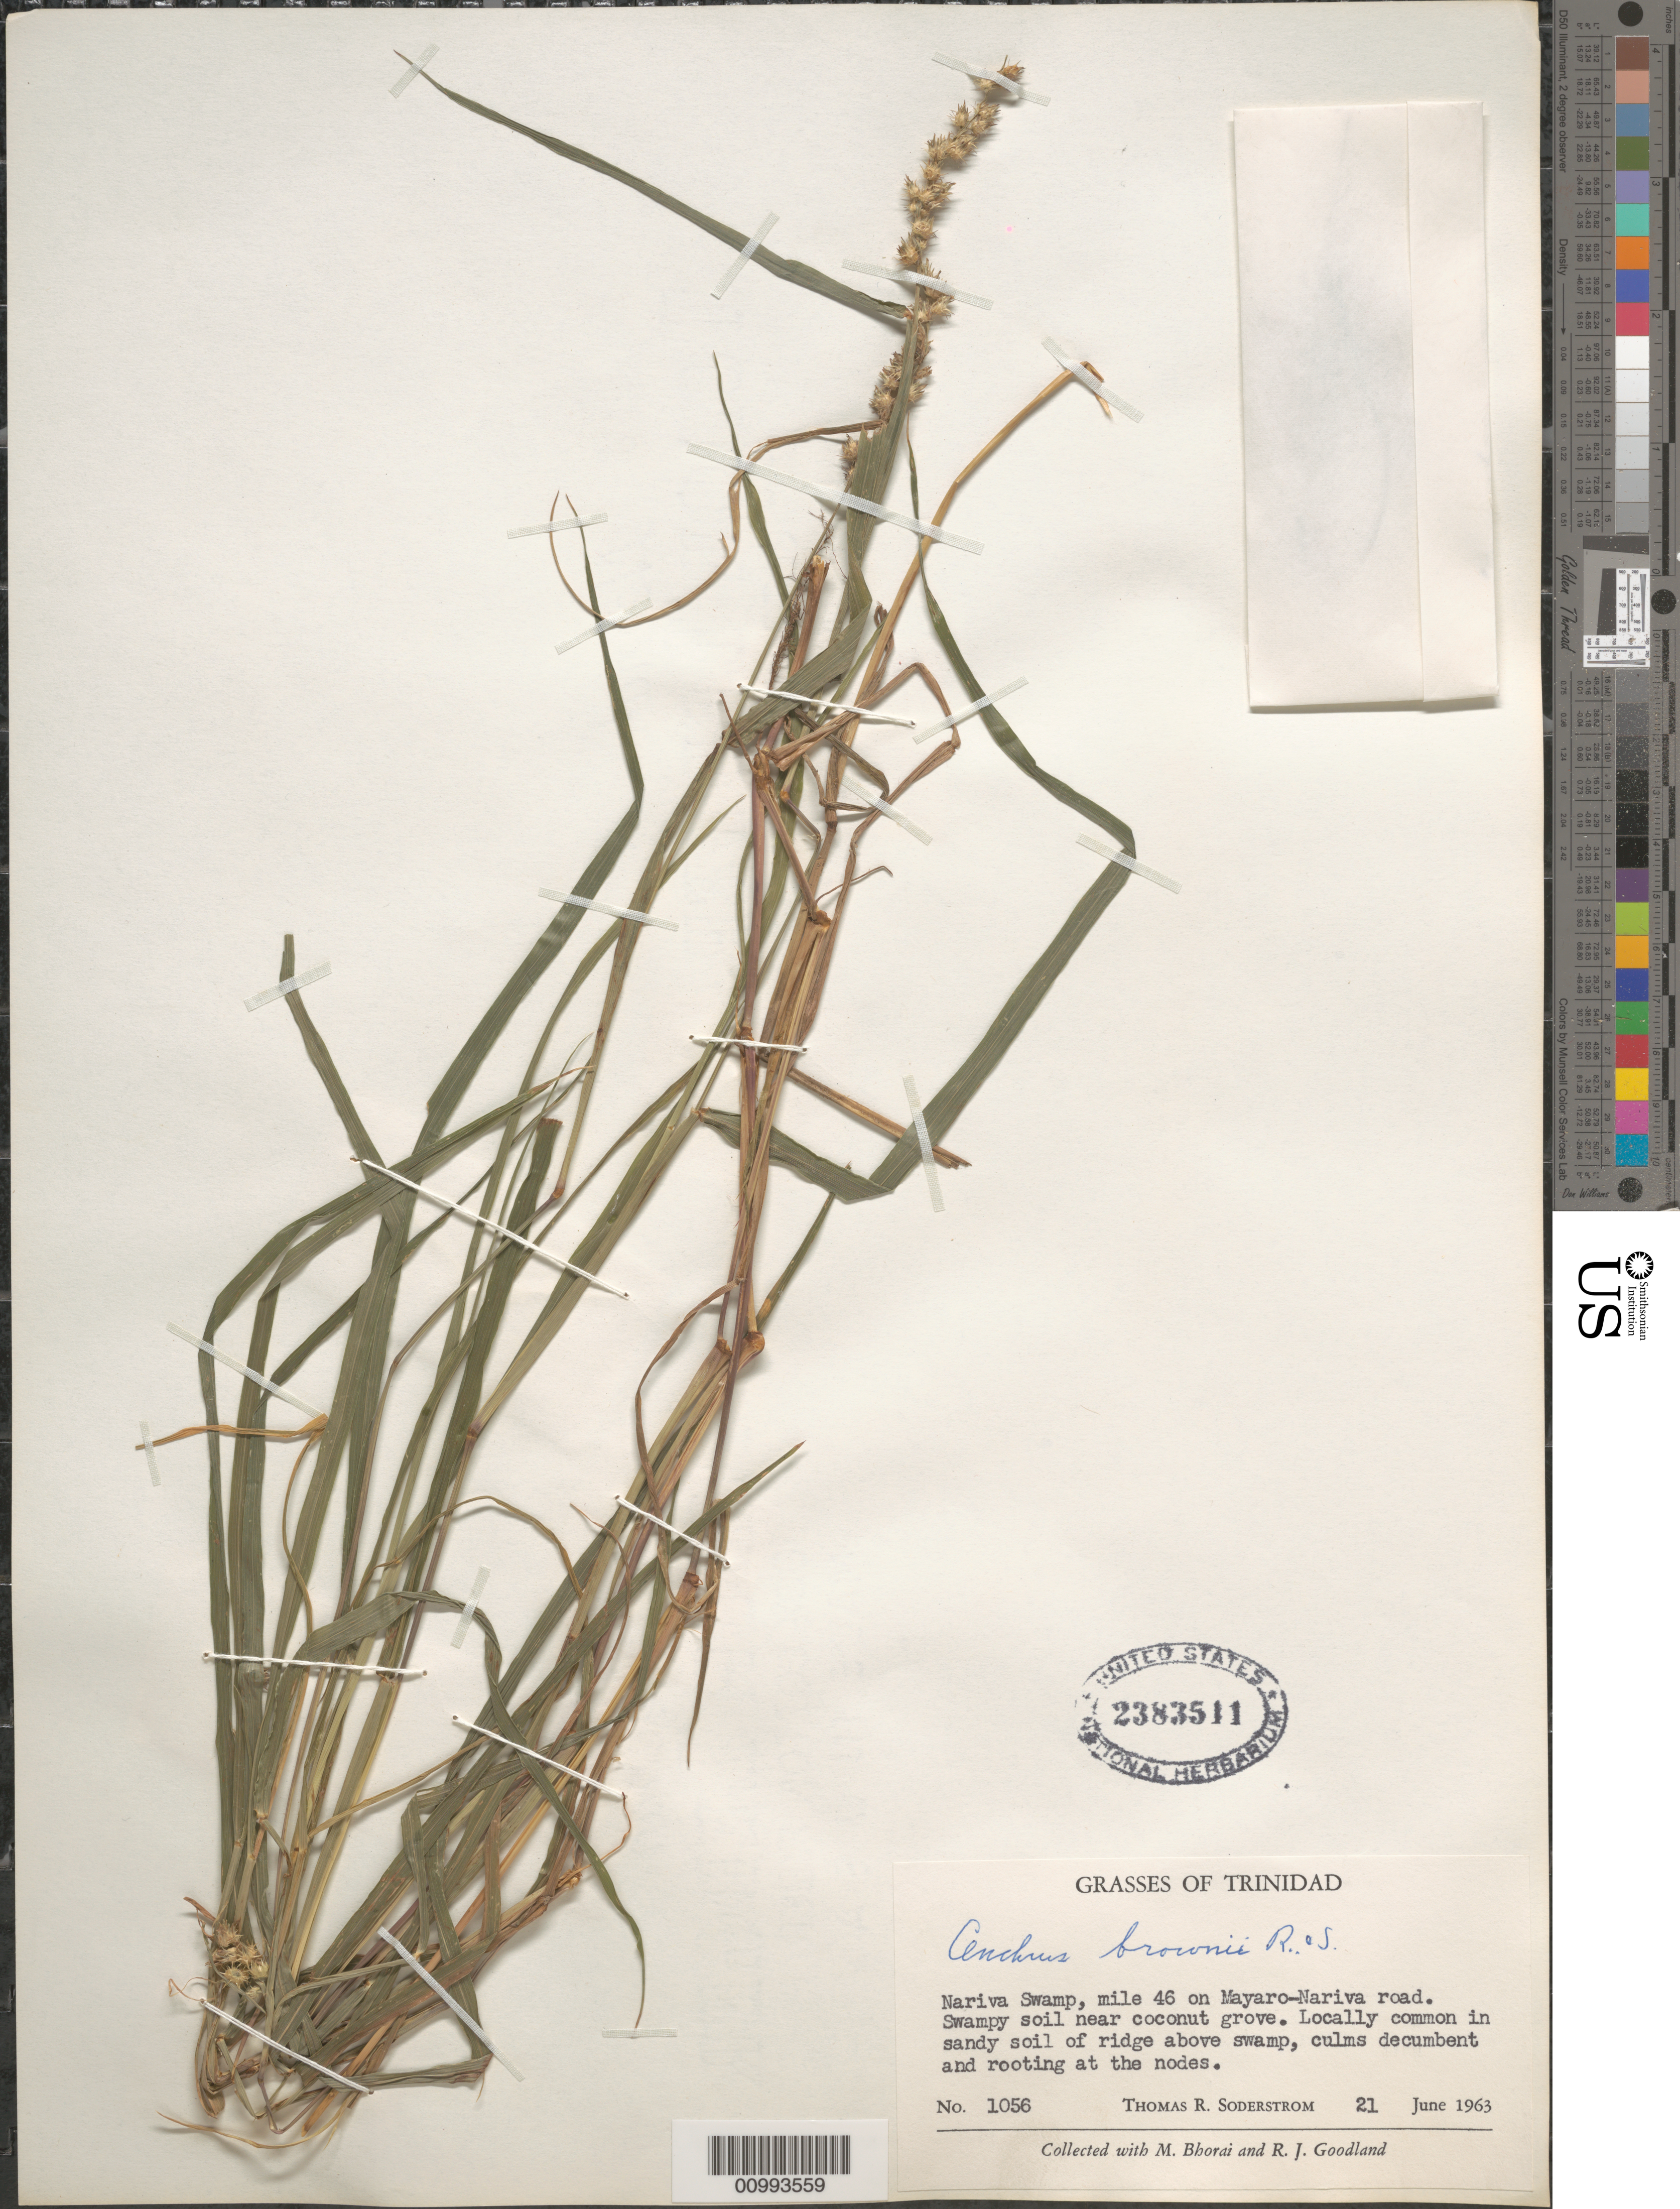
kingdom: Plantae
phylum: Tracheophyta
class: Liliopsida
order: Poales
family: Poaceae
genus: Cenchrus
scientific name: Cenchrus brownii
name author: Roem. & Schult.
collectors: T. R. Soderstrom, M. Bhorai & R. Goodland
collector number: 1056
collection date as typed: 21 Jun 1963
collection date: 1963-06-21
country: Trinidad and Tobago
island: Trinidad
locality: Nariva Swamp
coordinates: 0 N, 0 E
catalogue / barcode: US 2383511